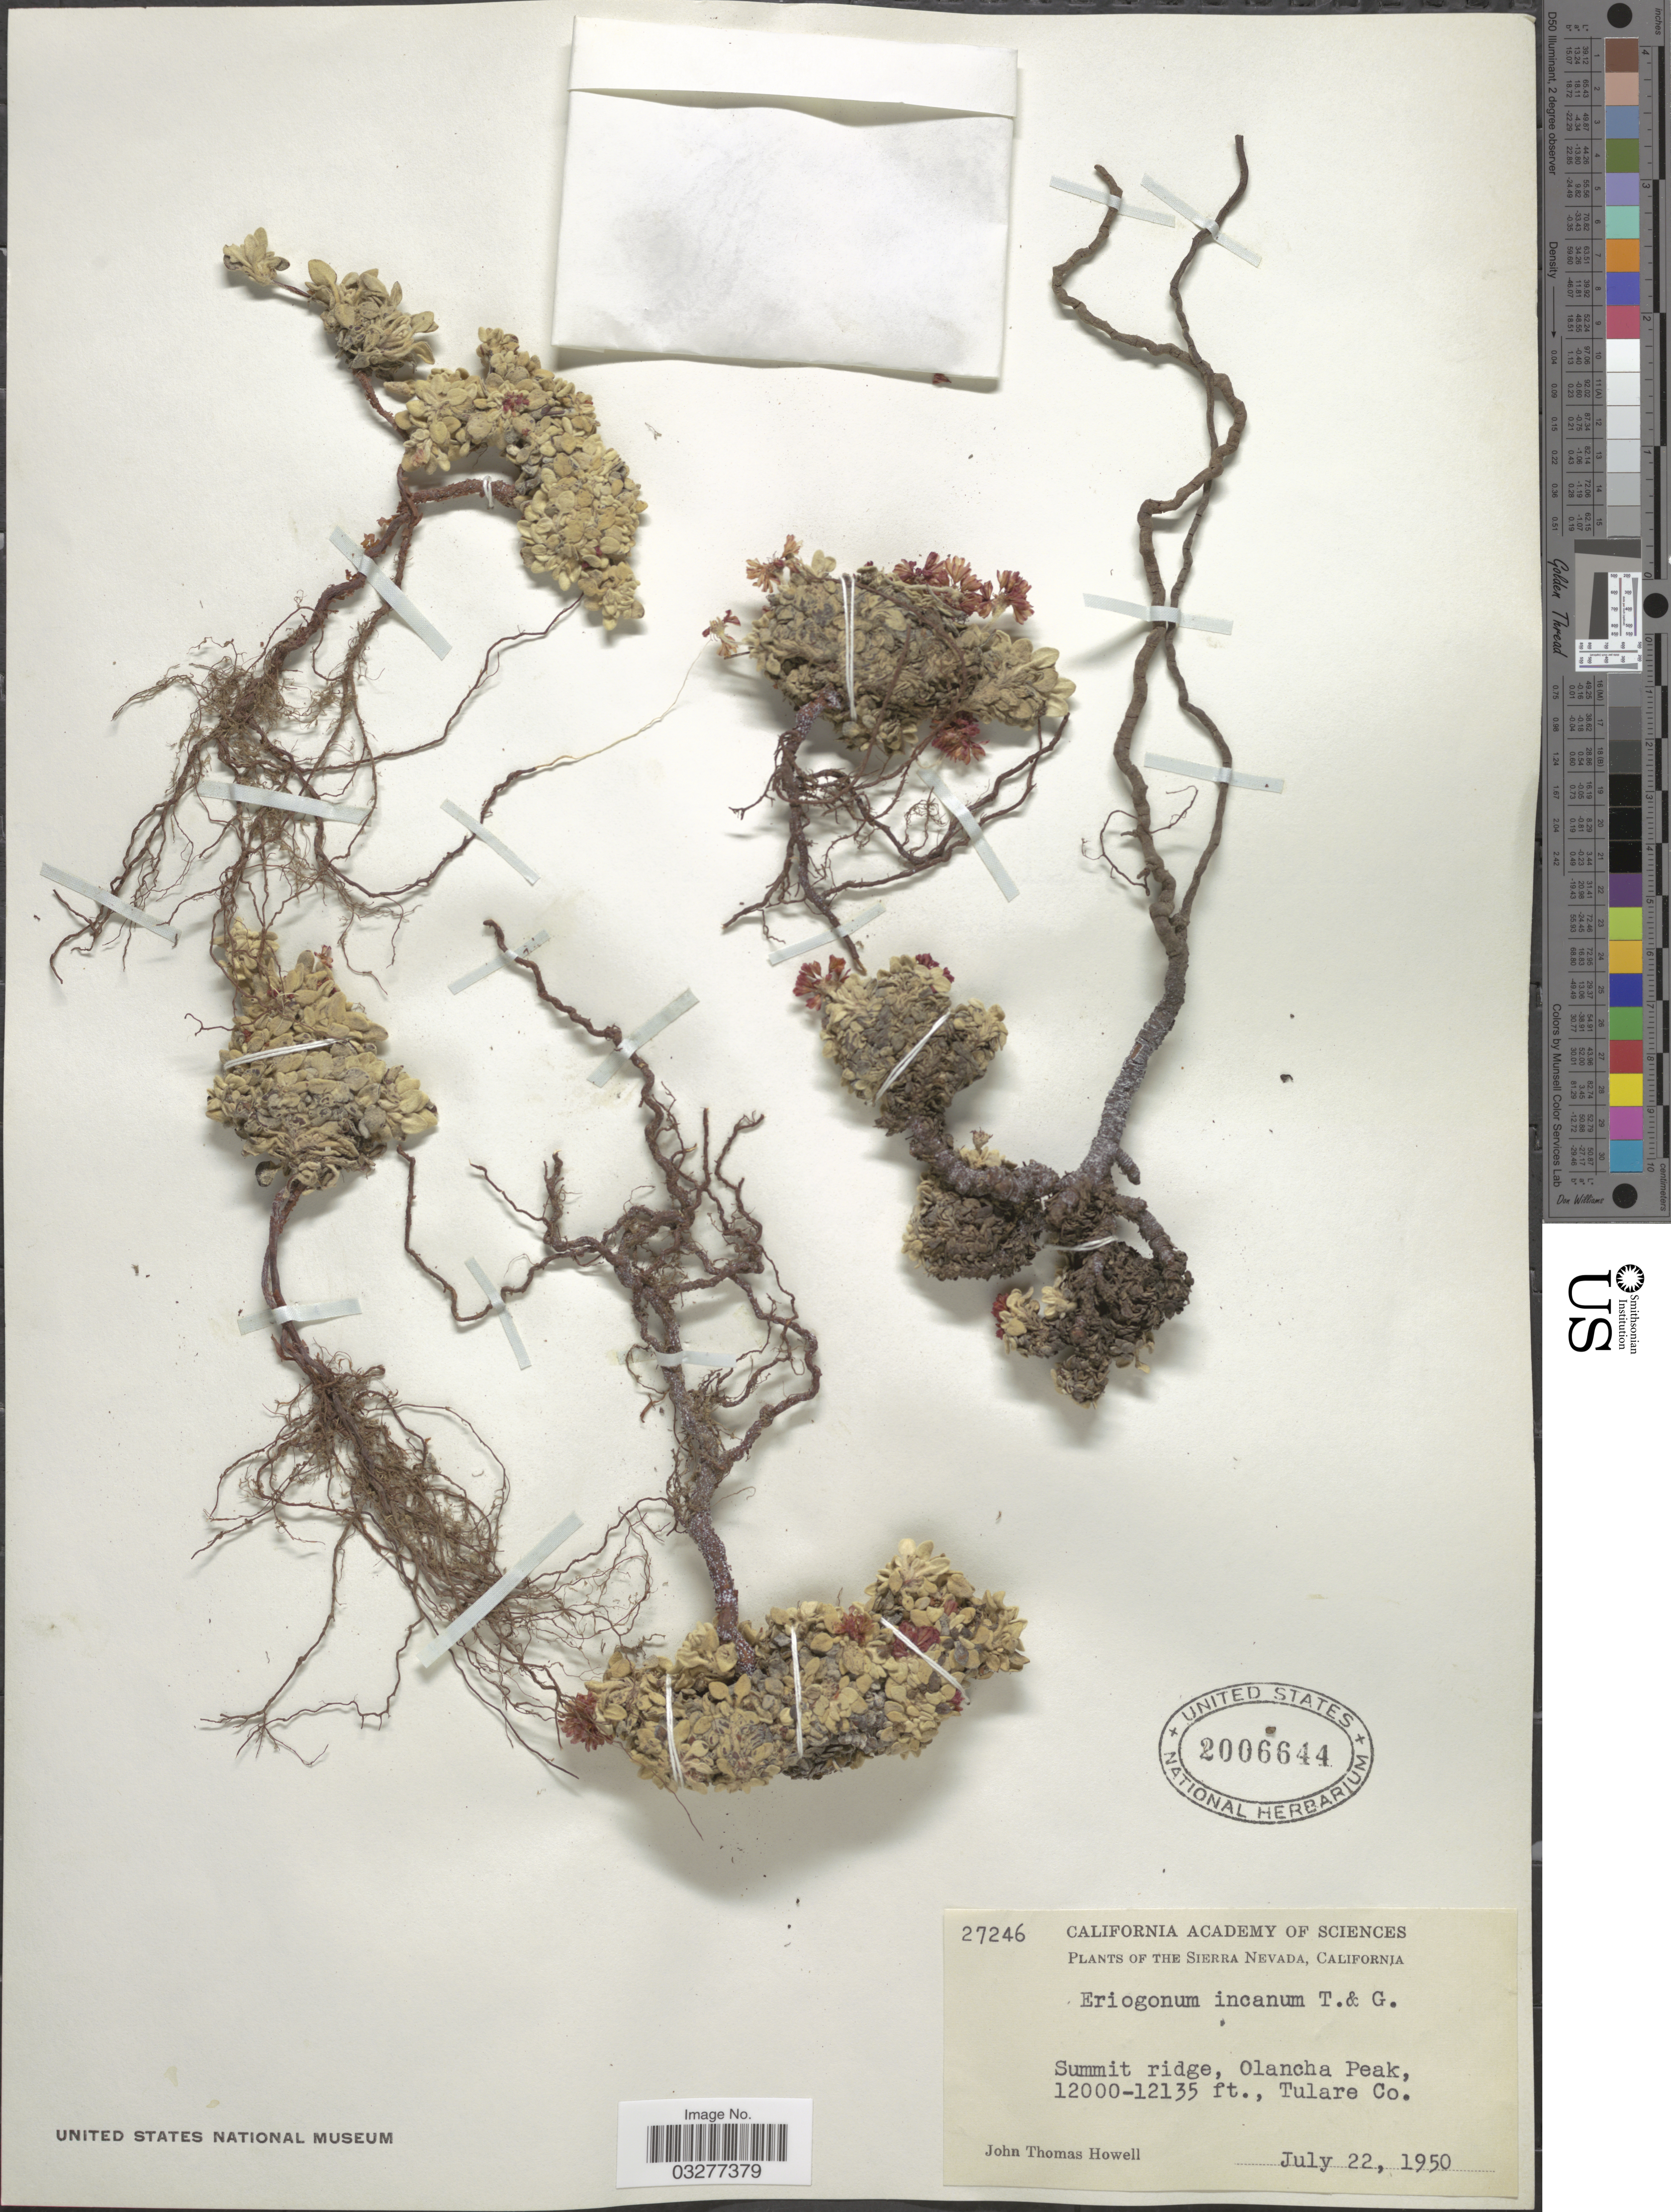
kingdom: Plantae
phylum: Tracheophyta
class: Magnoliopsida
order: Caryophyllales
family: Polygonaceae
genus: Eriogonum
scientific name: Eriogonum incanum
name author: Torr. & A. Gray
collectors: J. T. Howell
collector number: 27246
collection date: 1950-07-22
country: United States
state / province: California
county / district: Tulare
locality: The Sierra Nevada. Summit ridge, Olancha Peak, Tulare Co.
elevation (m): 3658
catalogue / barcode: US 2006644